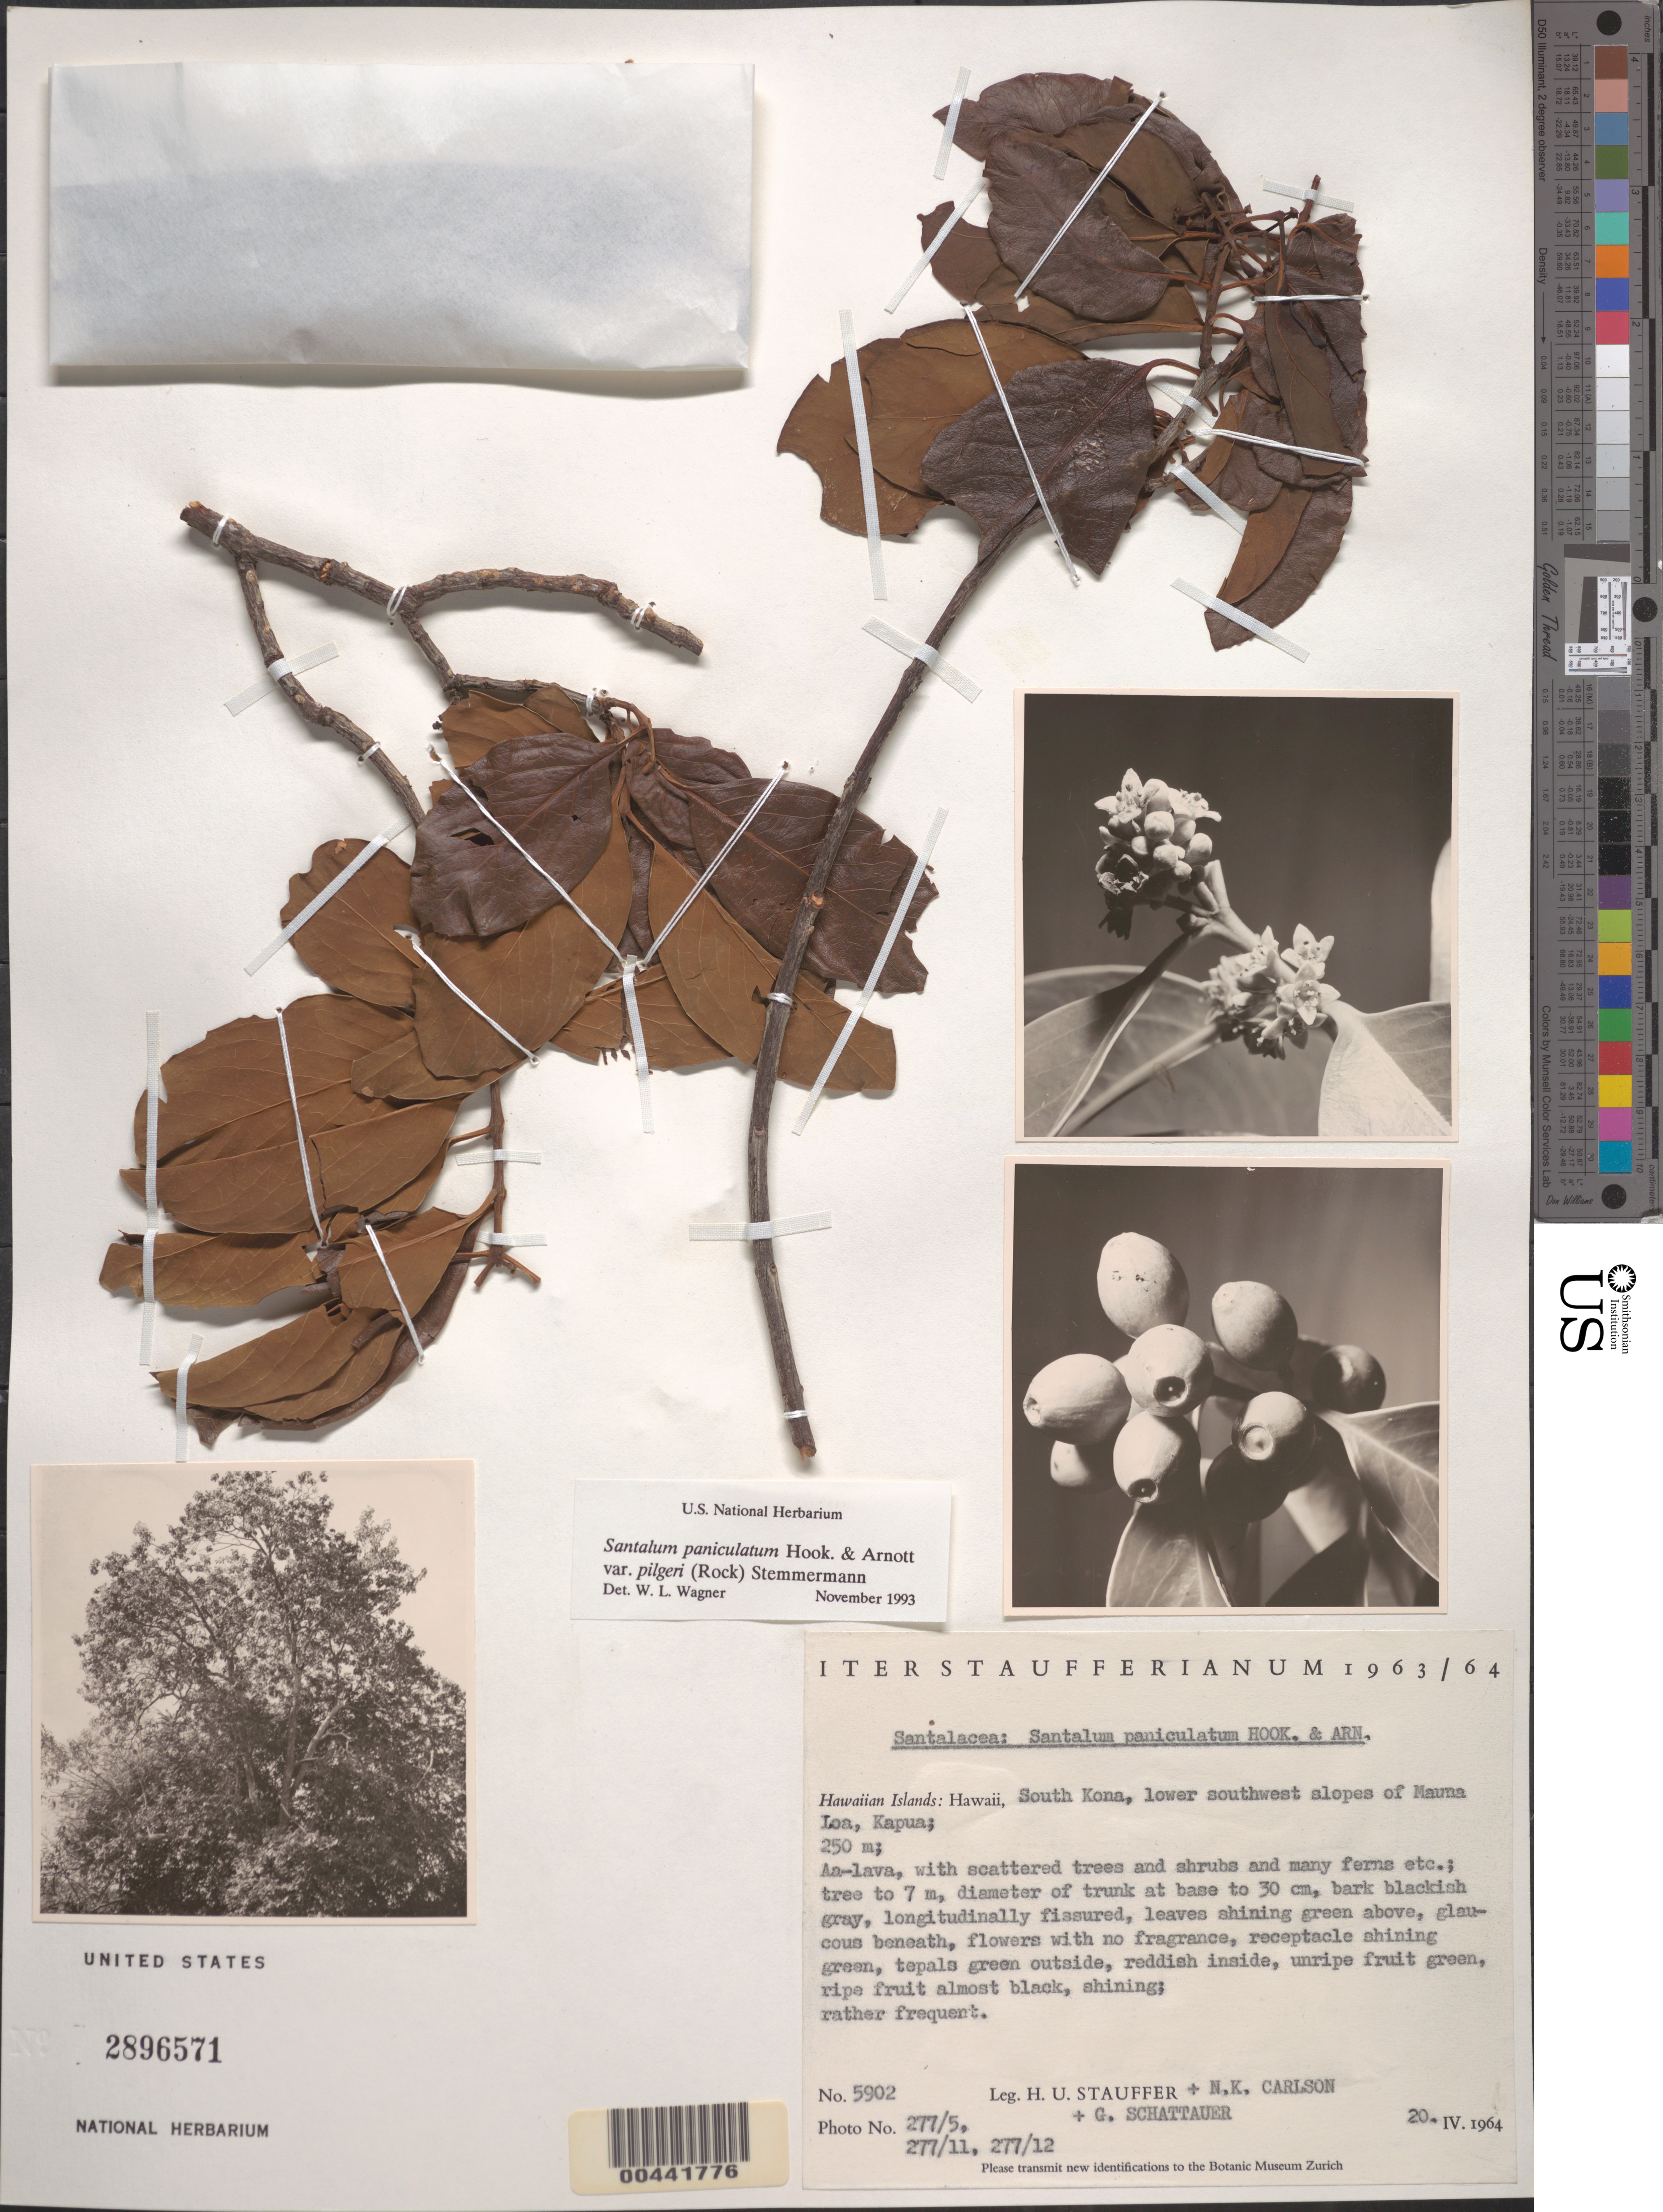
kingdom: Plantae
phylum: Tracheophyta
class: Magnoliopsida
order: Santalales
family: Santalaceae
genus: Santalum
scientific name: Santalum paniculatum var. pilgeri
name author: (Rock) Stemmerm.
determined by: Wagner, W. L., (BOT), Smithsonian Institution - National Museum of Natural History (UNITED STATES)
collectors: H. U. Stauffer, N. Carlson & G. Schattauer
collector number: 5902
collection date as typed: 20 Apr 1964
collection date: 1964-04-20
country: United States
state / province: Hawaii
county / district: Hawaii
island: Hawaii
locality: South Kona, lower southwest slopes of Mauna Loa, Kapua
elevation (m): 250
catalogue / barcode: US 2896571